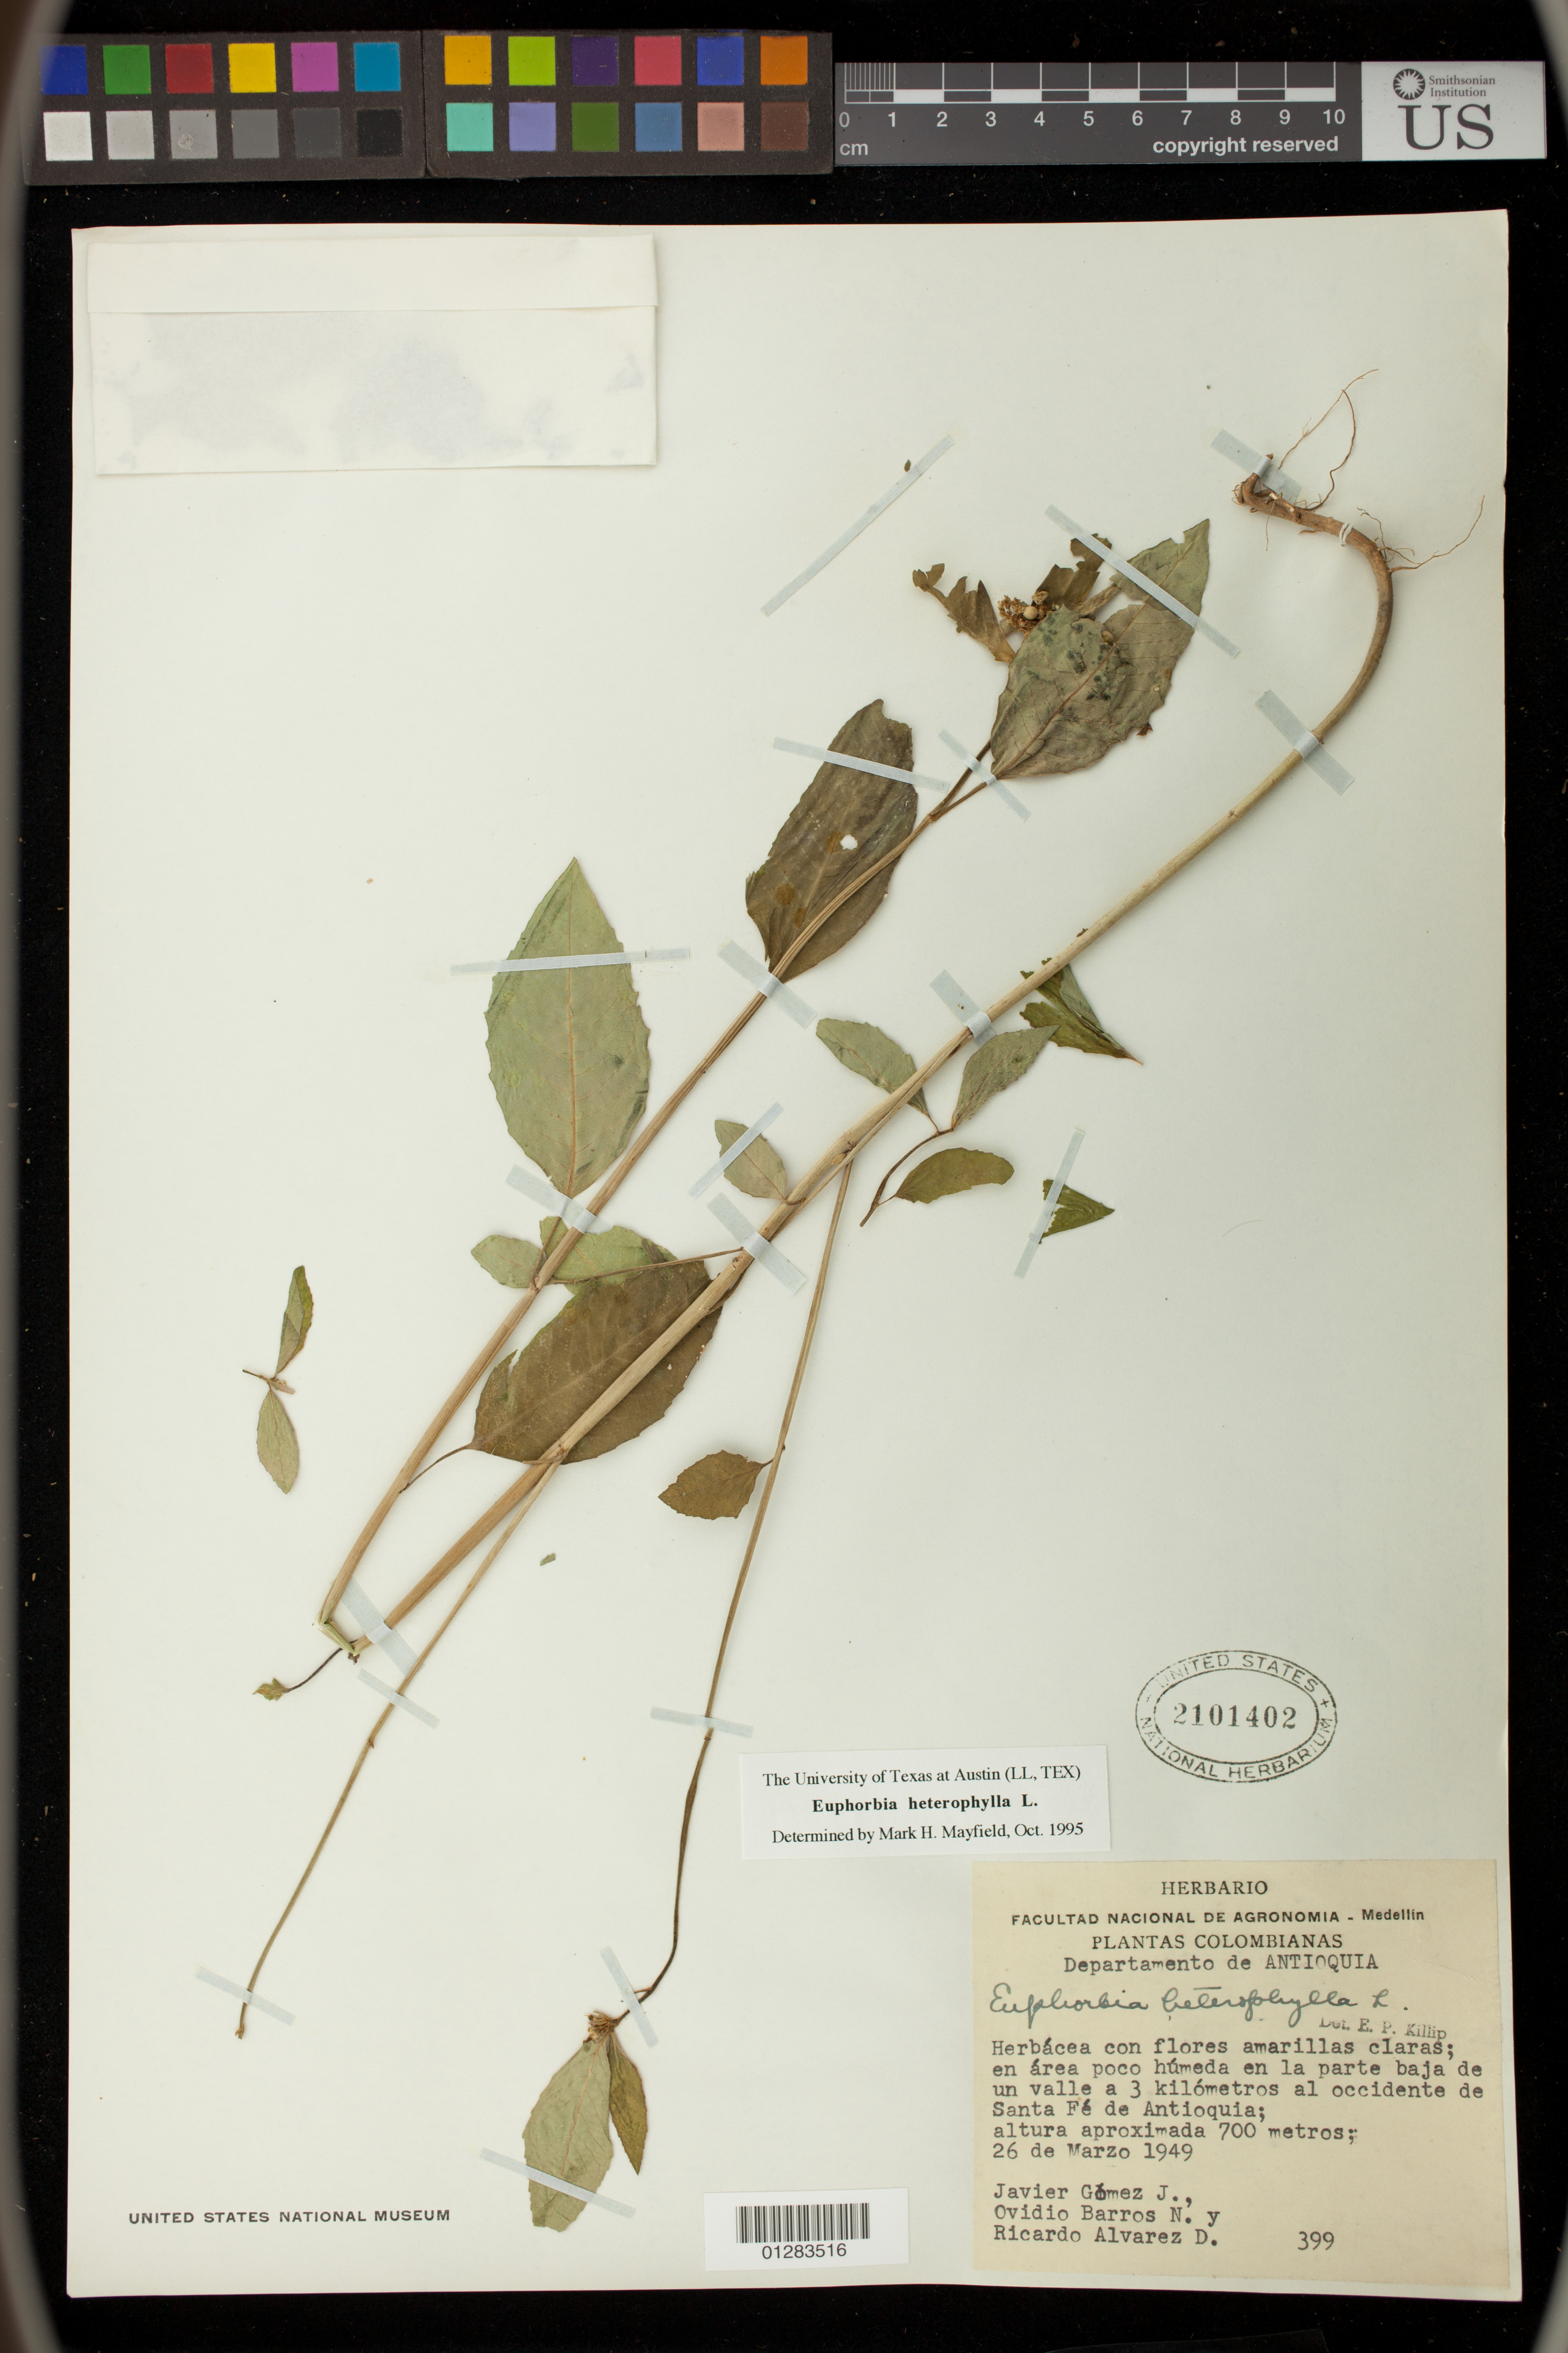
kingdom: Plantae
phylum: Tracheophyta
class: Magnoliopsida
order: Malpighiales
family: Euphorbiaceae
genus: Euphorbia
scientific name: Euphorbia heterophylla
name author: L.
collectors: G. Javier, O. Barros & R. Alvarez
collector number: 399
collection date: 1949-03-26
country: Colombia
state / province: Antioquia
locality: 3 kilómetros al occidente de Santa Fé de Antioqiua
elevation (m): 700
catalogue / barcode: US 2101402